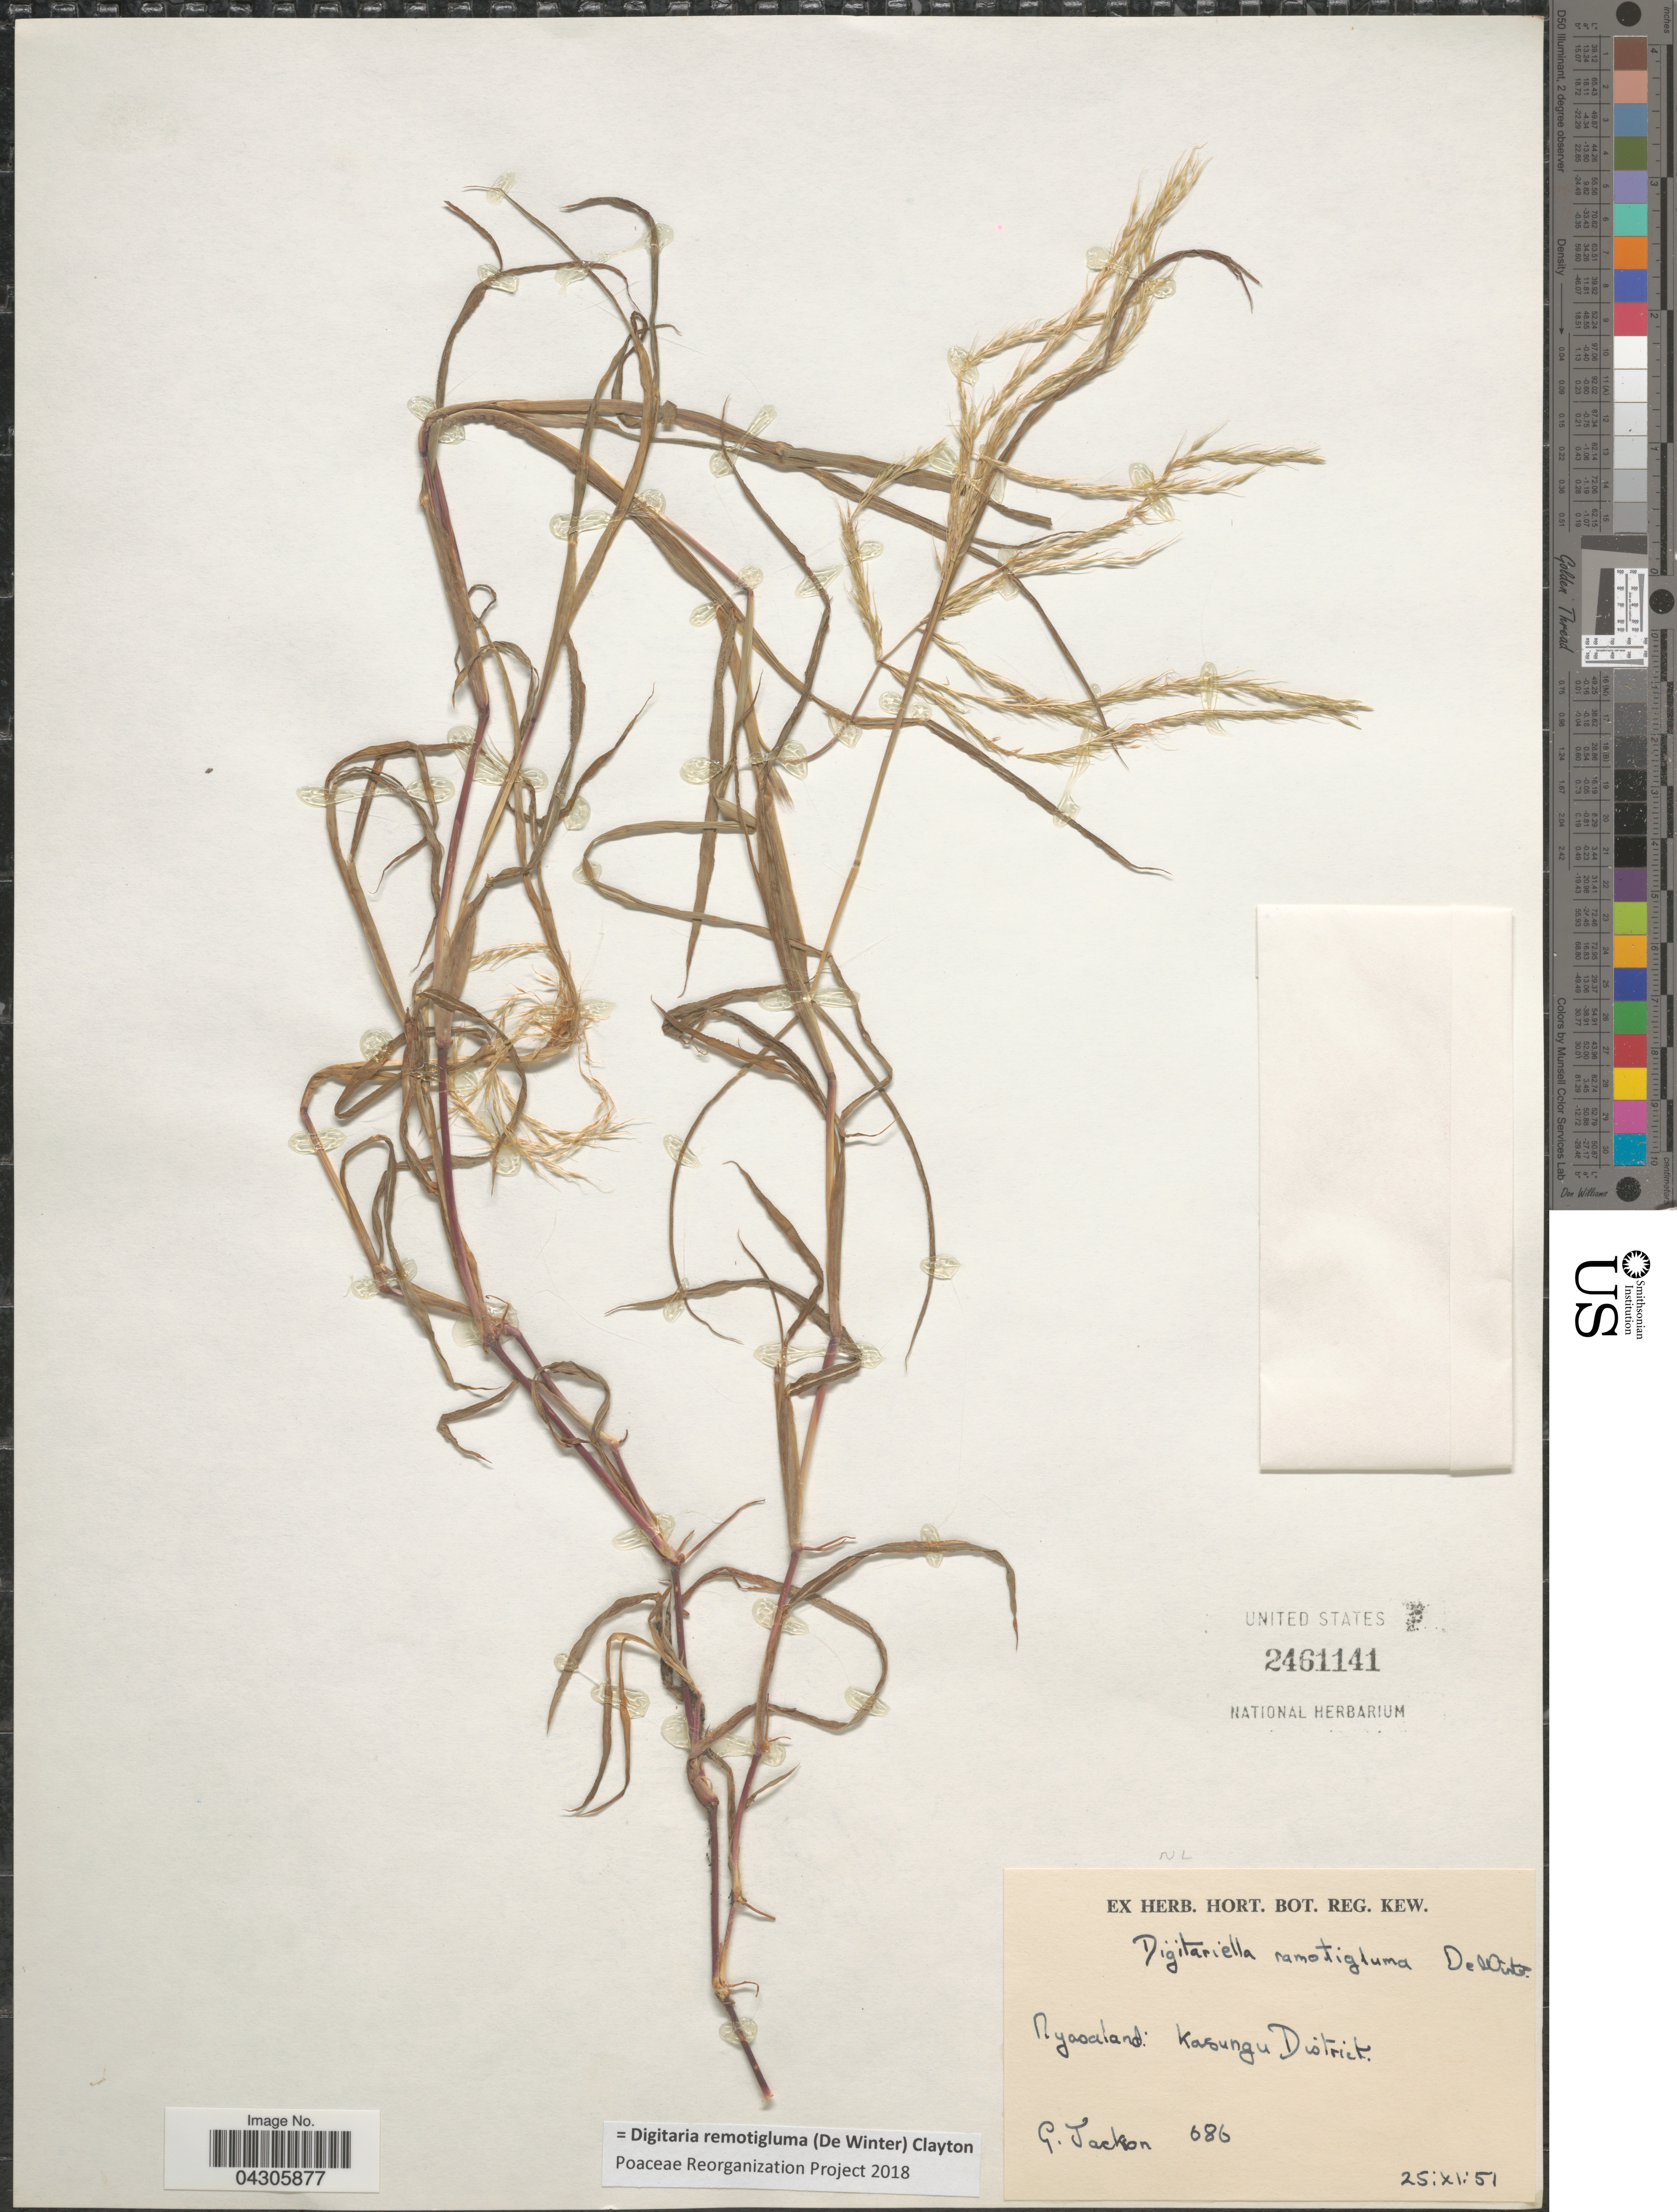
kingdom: Plantae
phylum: Tracheophyta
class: Liliopsida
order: Poales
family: Poaceae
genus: Digitaria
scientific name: Digitaria remotigluma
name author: (De Winter) Clayton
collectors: G. Jackson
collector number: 686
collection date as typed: Transcribed d/m/y: 25/11/51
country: Malawi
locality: Nyasaland: Kasungu District.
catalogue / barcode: US 2461141